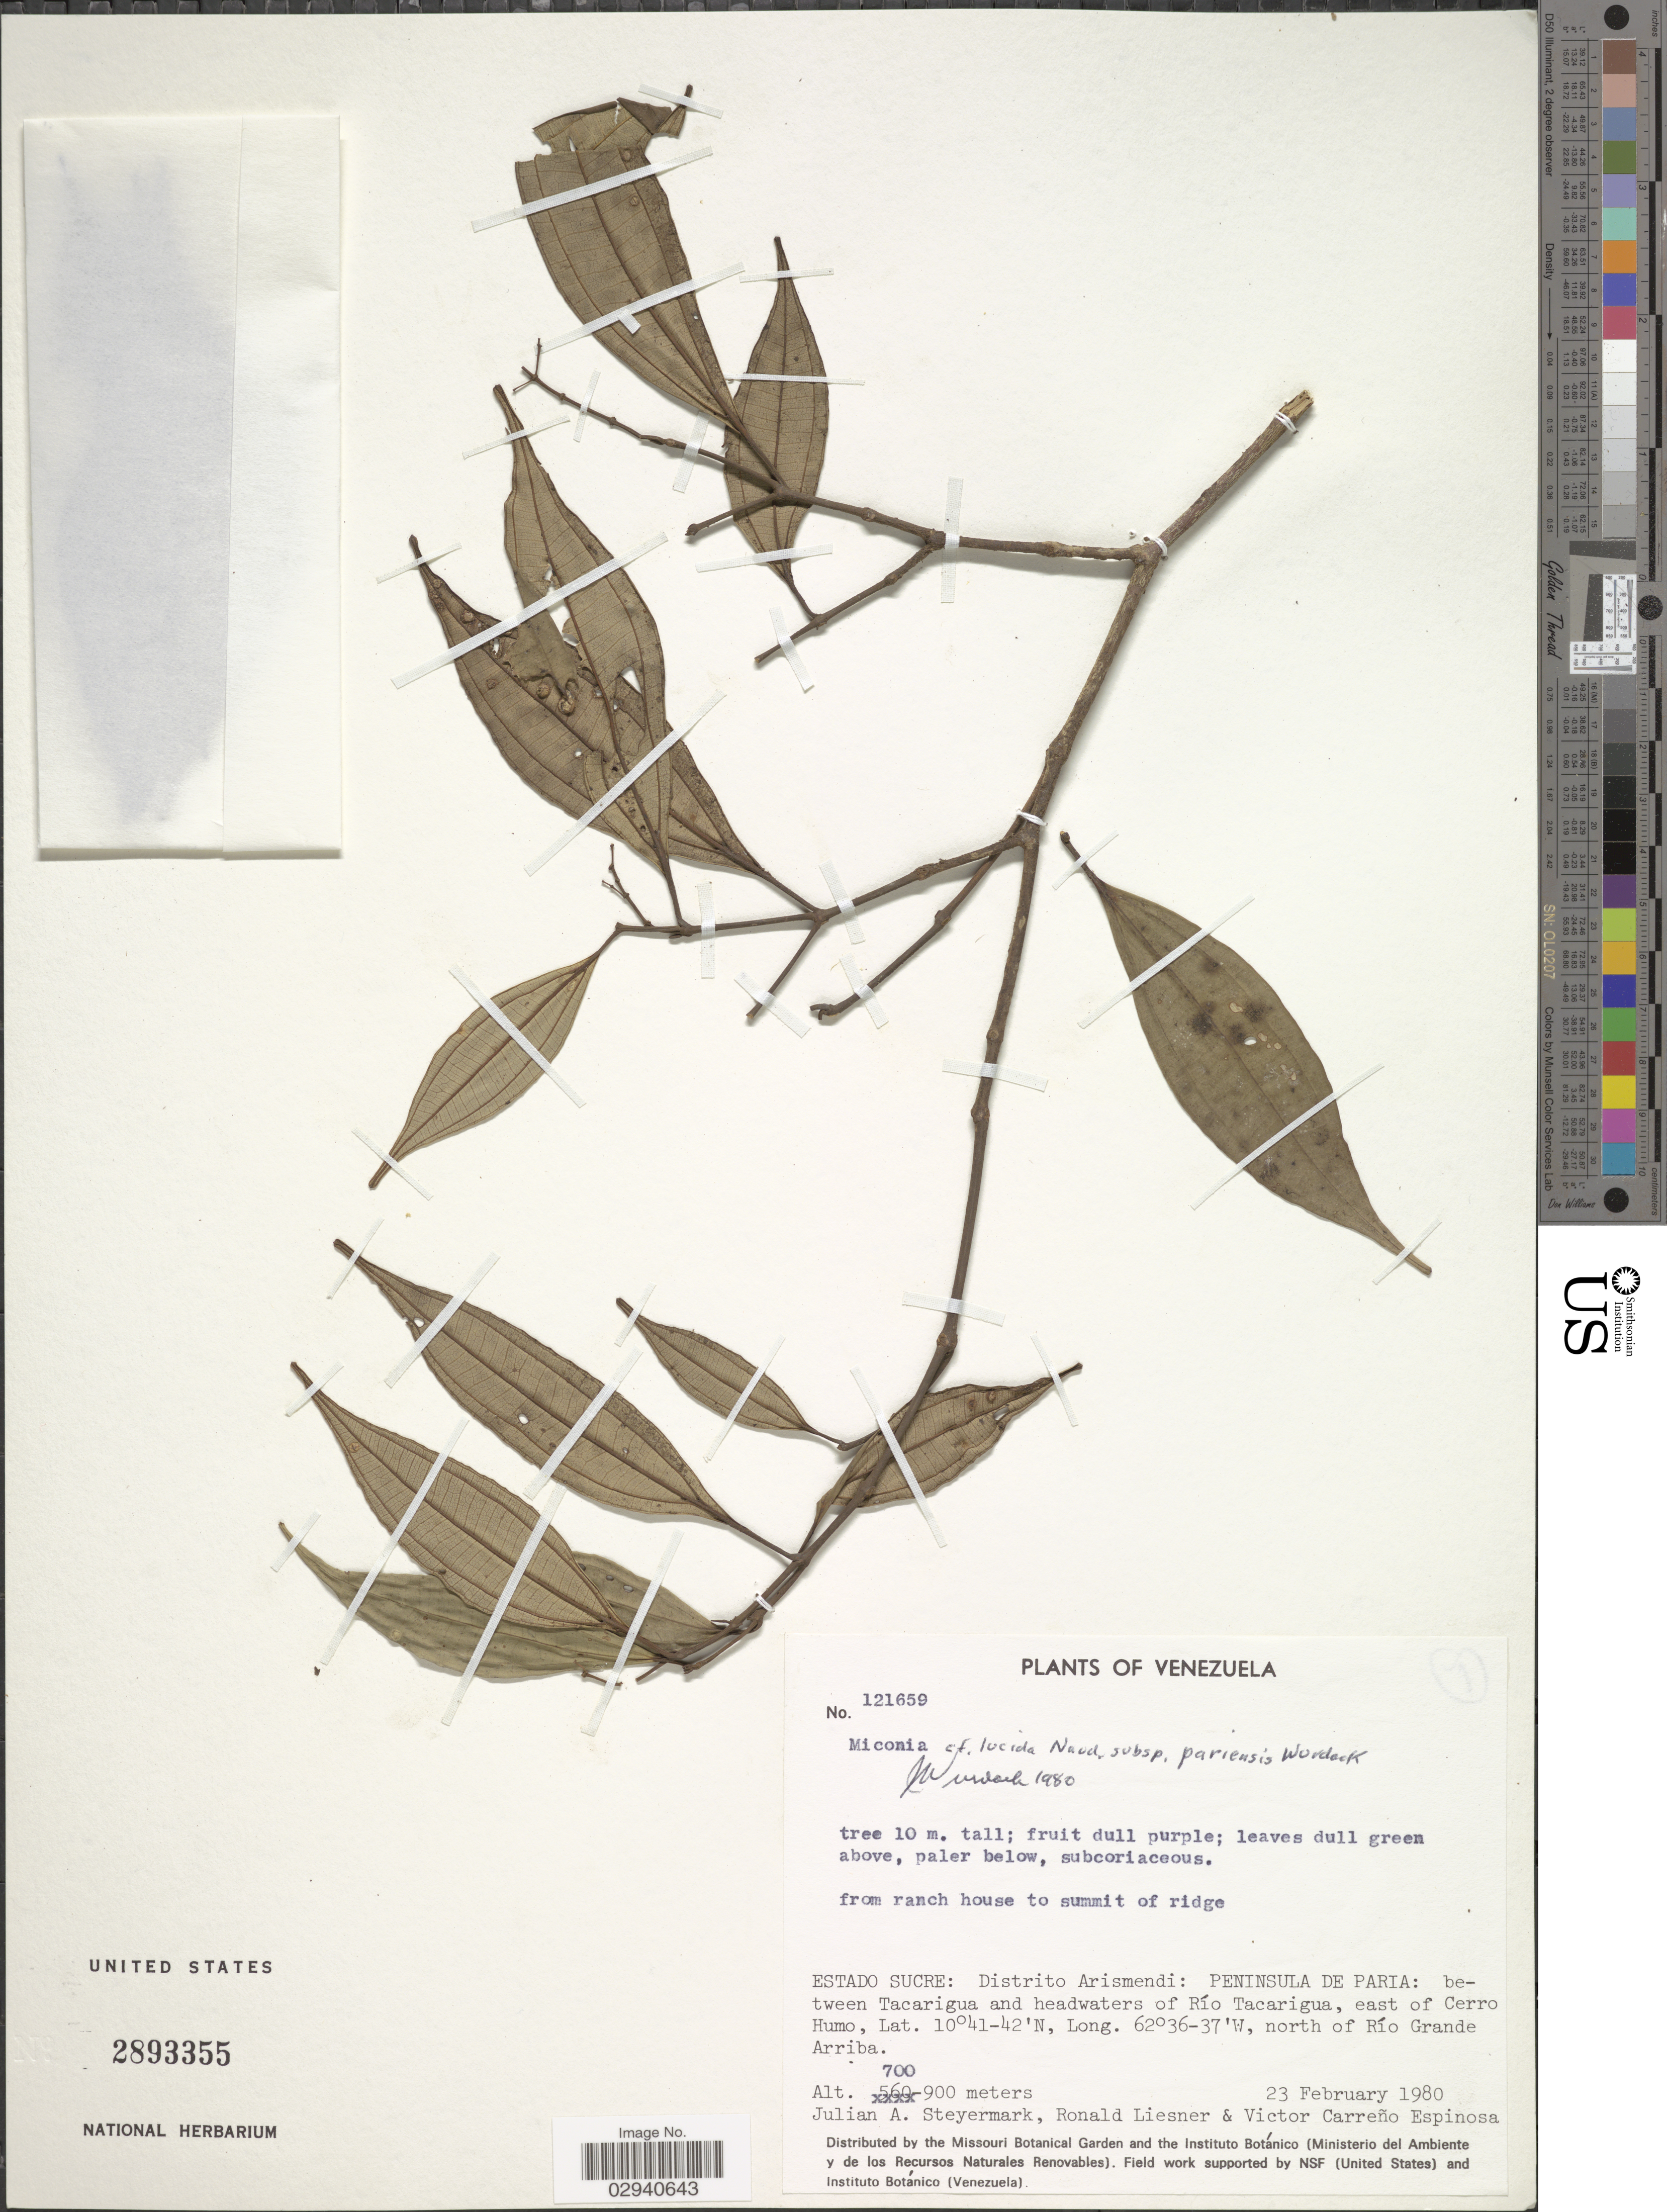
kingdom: Plantae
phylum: Tracheophyta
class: Magnoliopsida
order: Myrtales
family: Melastomataceae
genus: Miconia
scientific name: Miconia lucida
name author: Naudin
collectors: J. Steyermark, R. L. Liesner & V. Carreño E.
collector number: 121659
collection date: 1980-02-23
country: Venezuela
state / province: Sucre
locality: Distrito Arismendi: Peninsula de Paria: between Tacarigua and headwaters of Río Tacarigua, east of Cerro Humo, north of Río Grande Arriba.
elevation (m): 700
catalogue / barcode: US 2893355